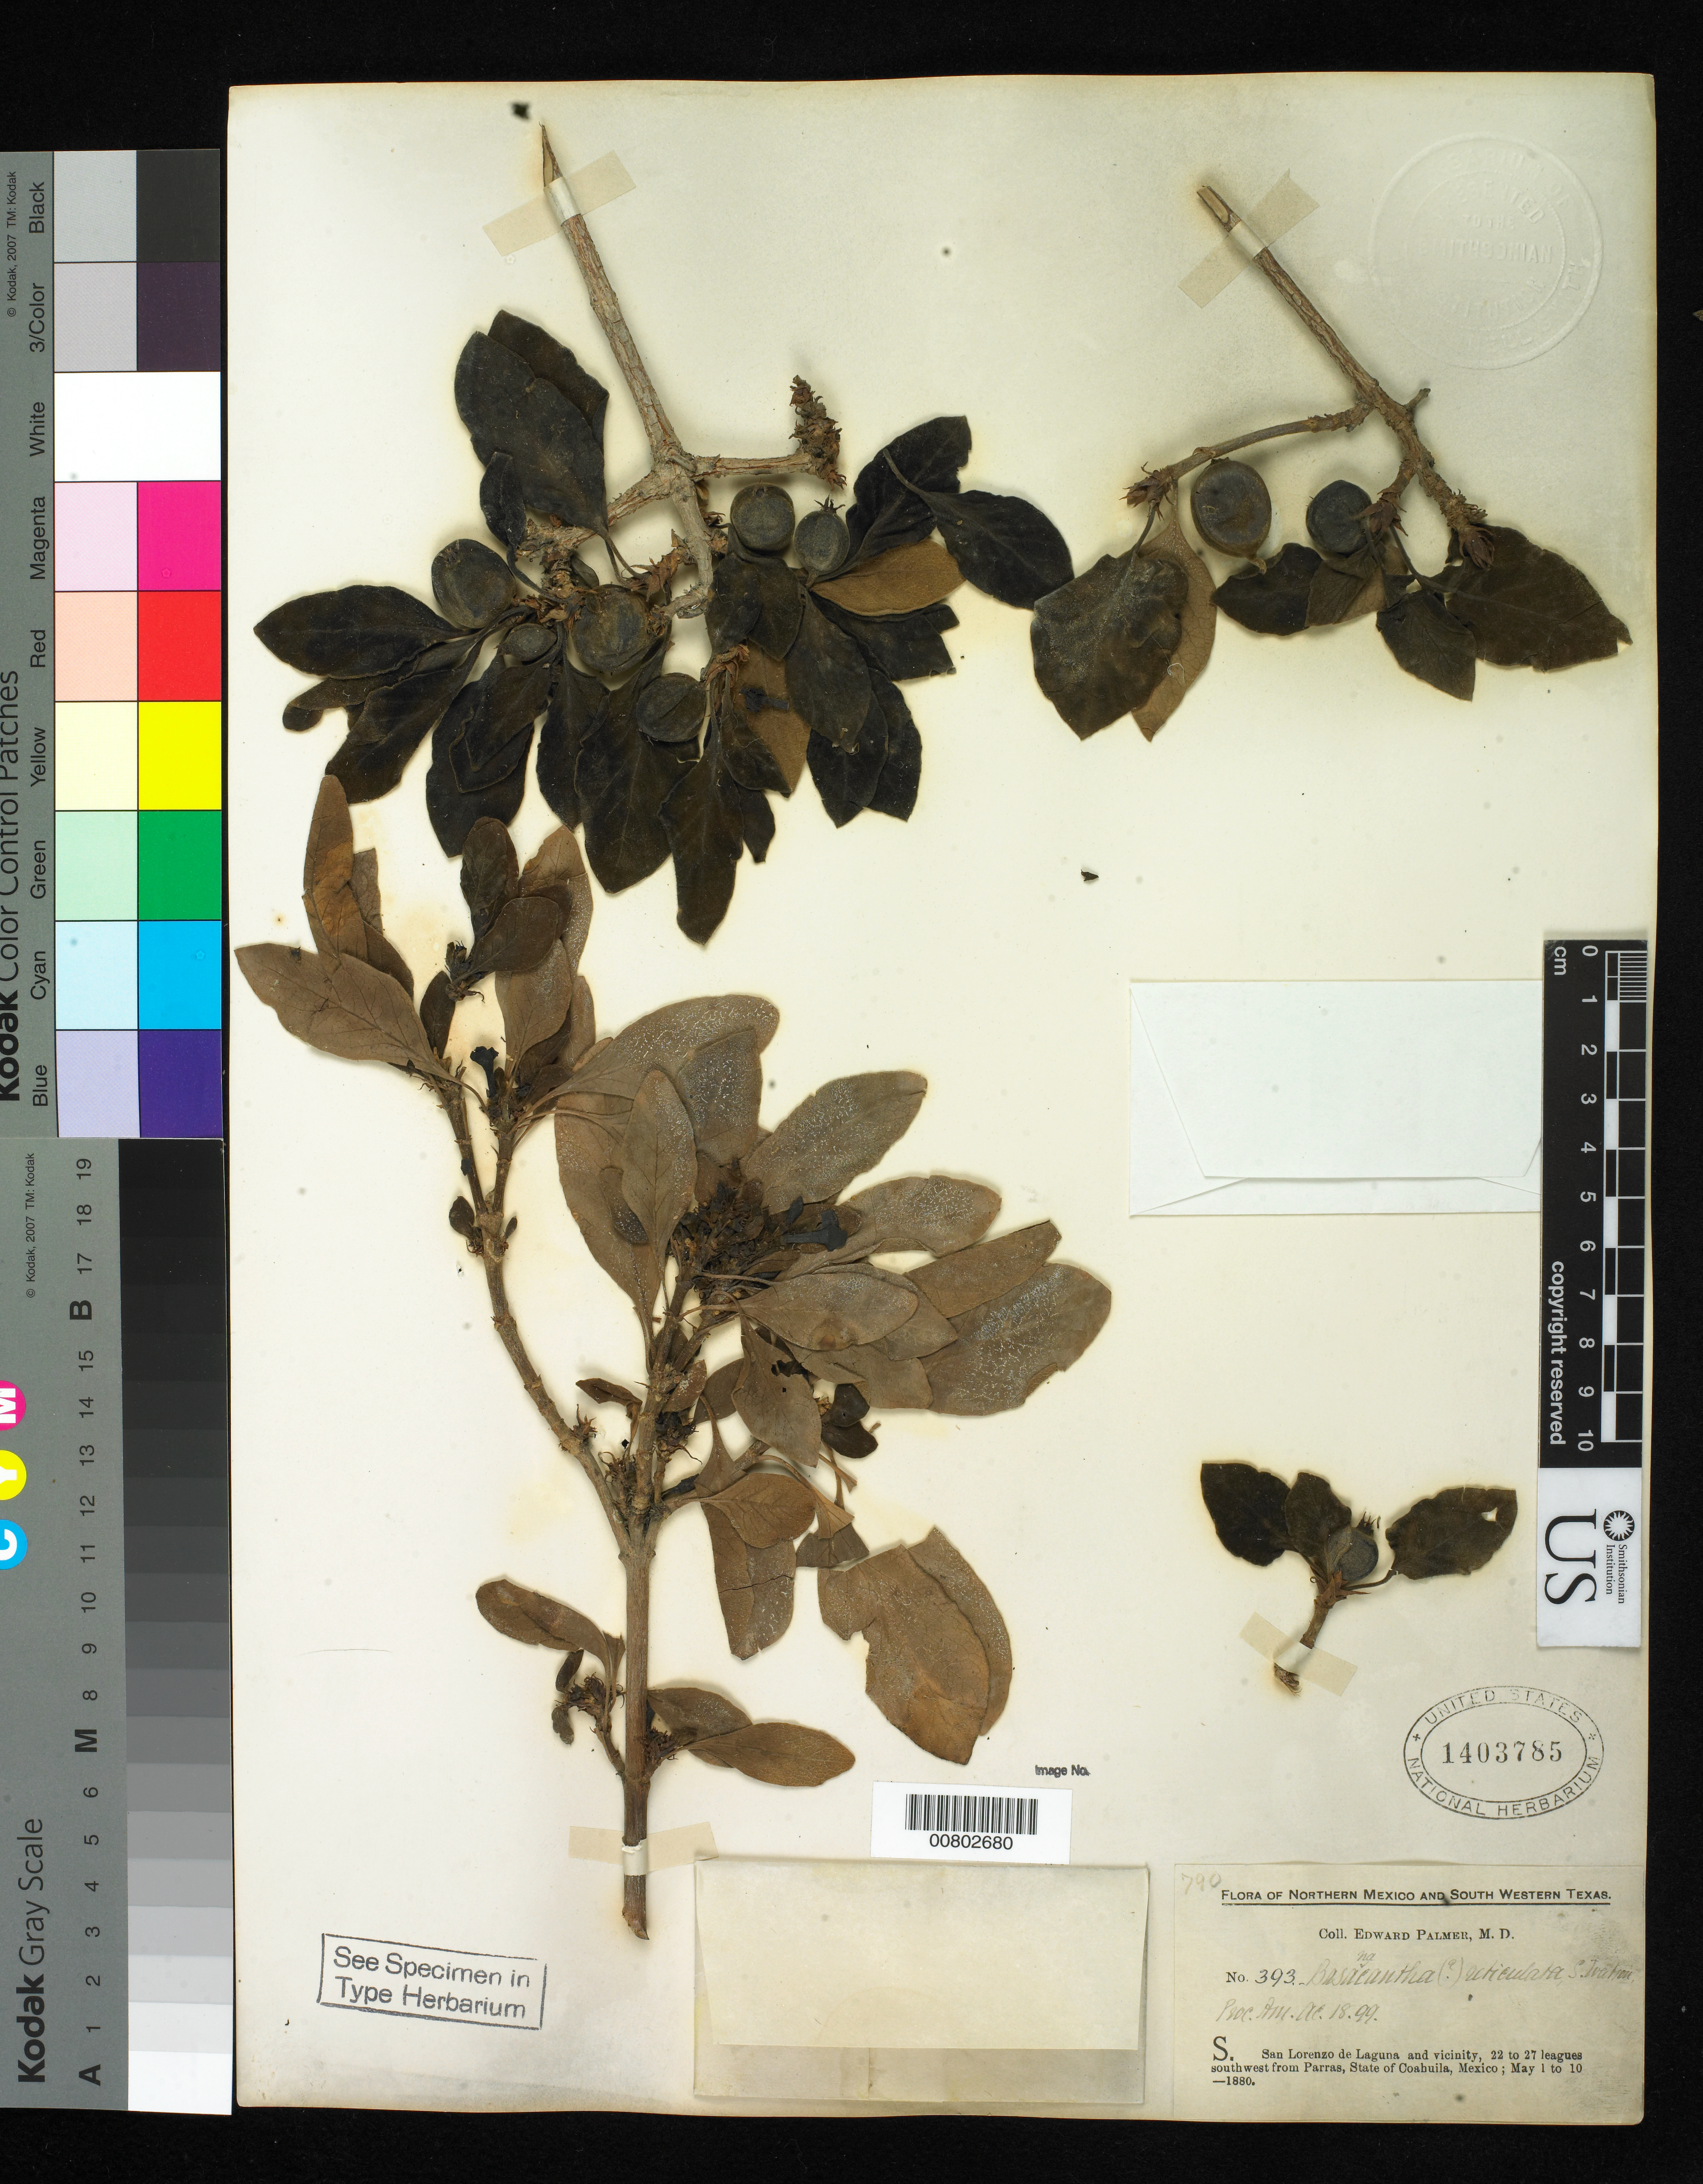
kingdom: Plantae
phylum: Tracheophyta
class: Magnoliopsida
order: Gentianales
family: Rubiaceae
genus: Basanacantha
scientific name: Basanacantha reticulata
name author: S. Watson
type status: Isolectotype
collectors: E. Palmer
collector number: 393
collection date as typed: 01 May 1880 to 10 May 1880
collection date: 1880-05-01/1880-05-10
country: Mexico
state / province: Coahuila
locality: San Lorenzo de Laguna and vicinity, southwest from Parras.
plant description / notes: Currently accepted name as cited by Lorence (1999).; Specimen ex John Donnell Smith herbarium.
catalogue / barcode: US 1403785